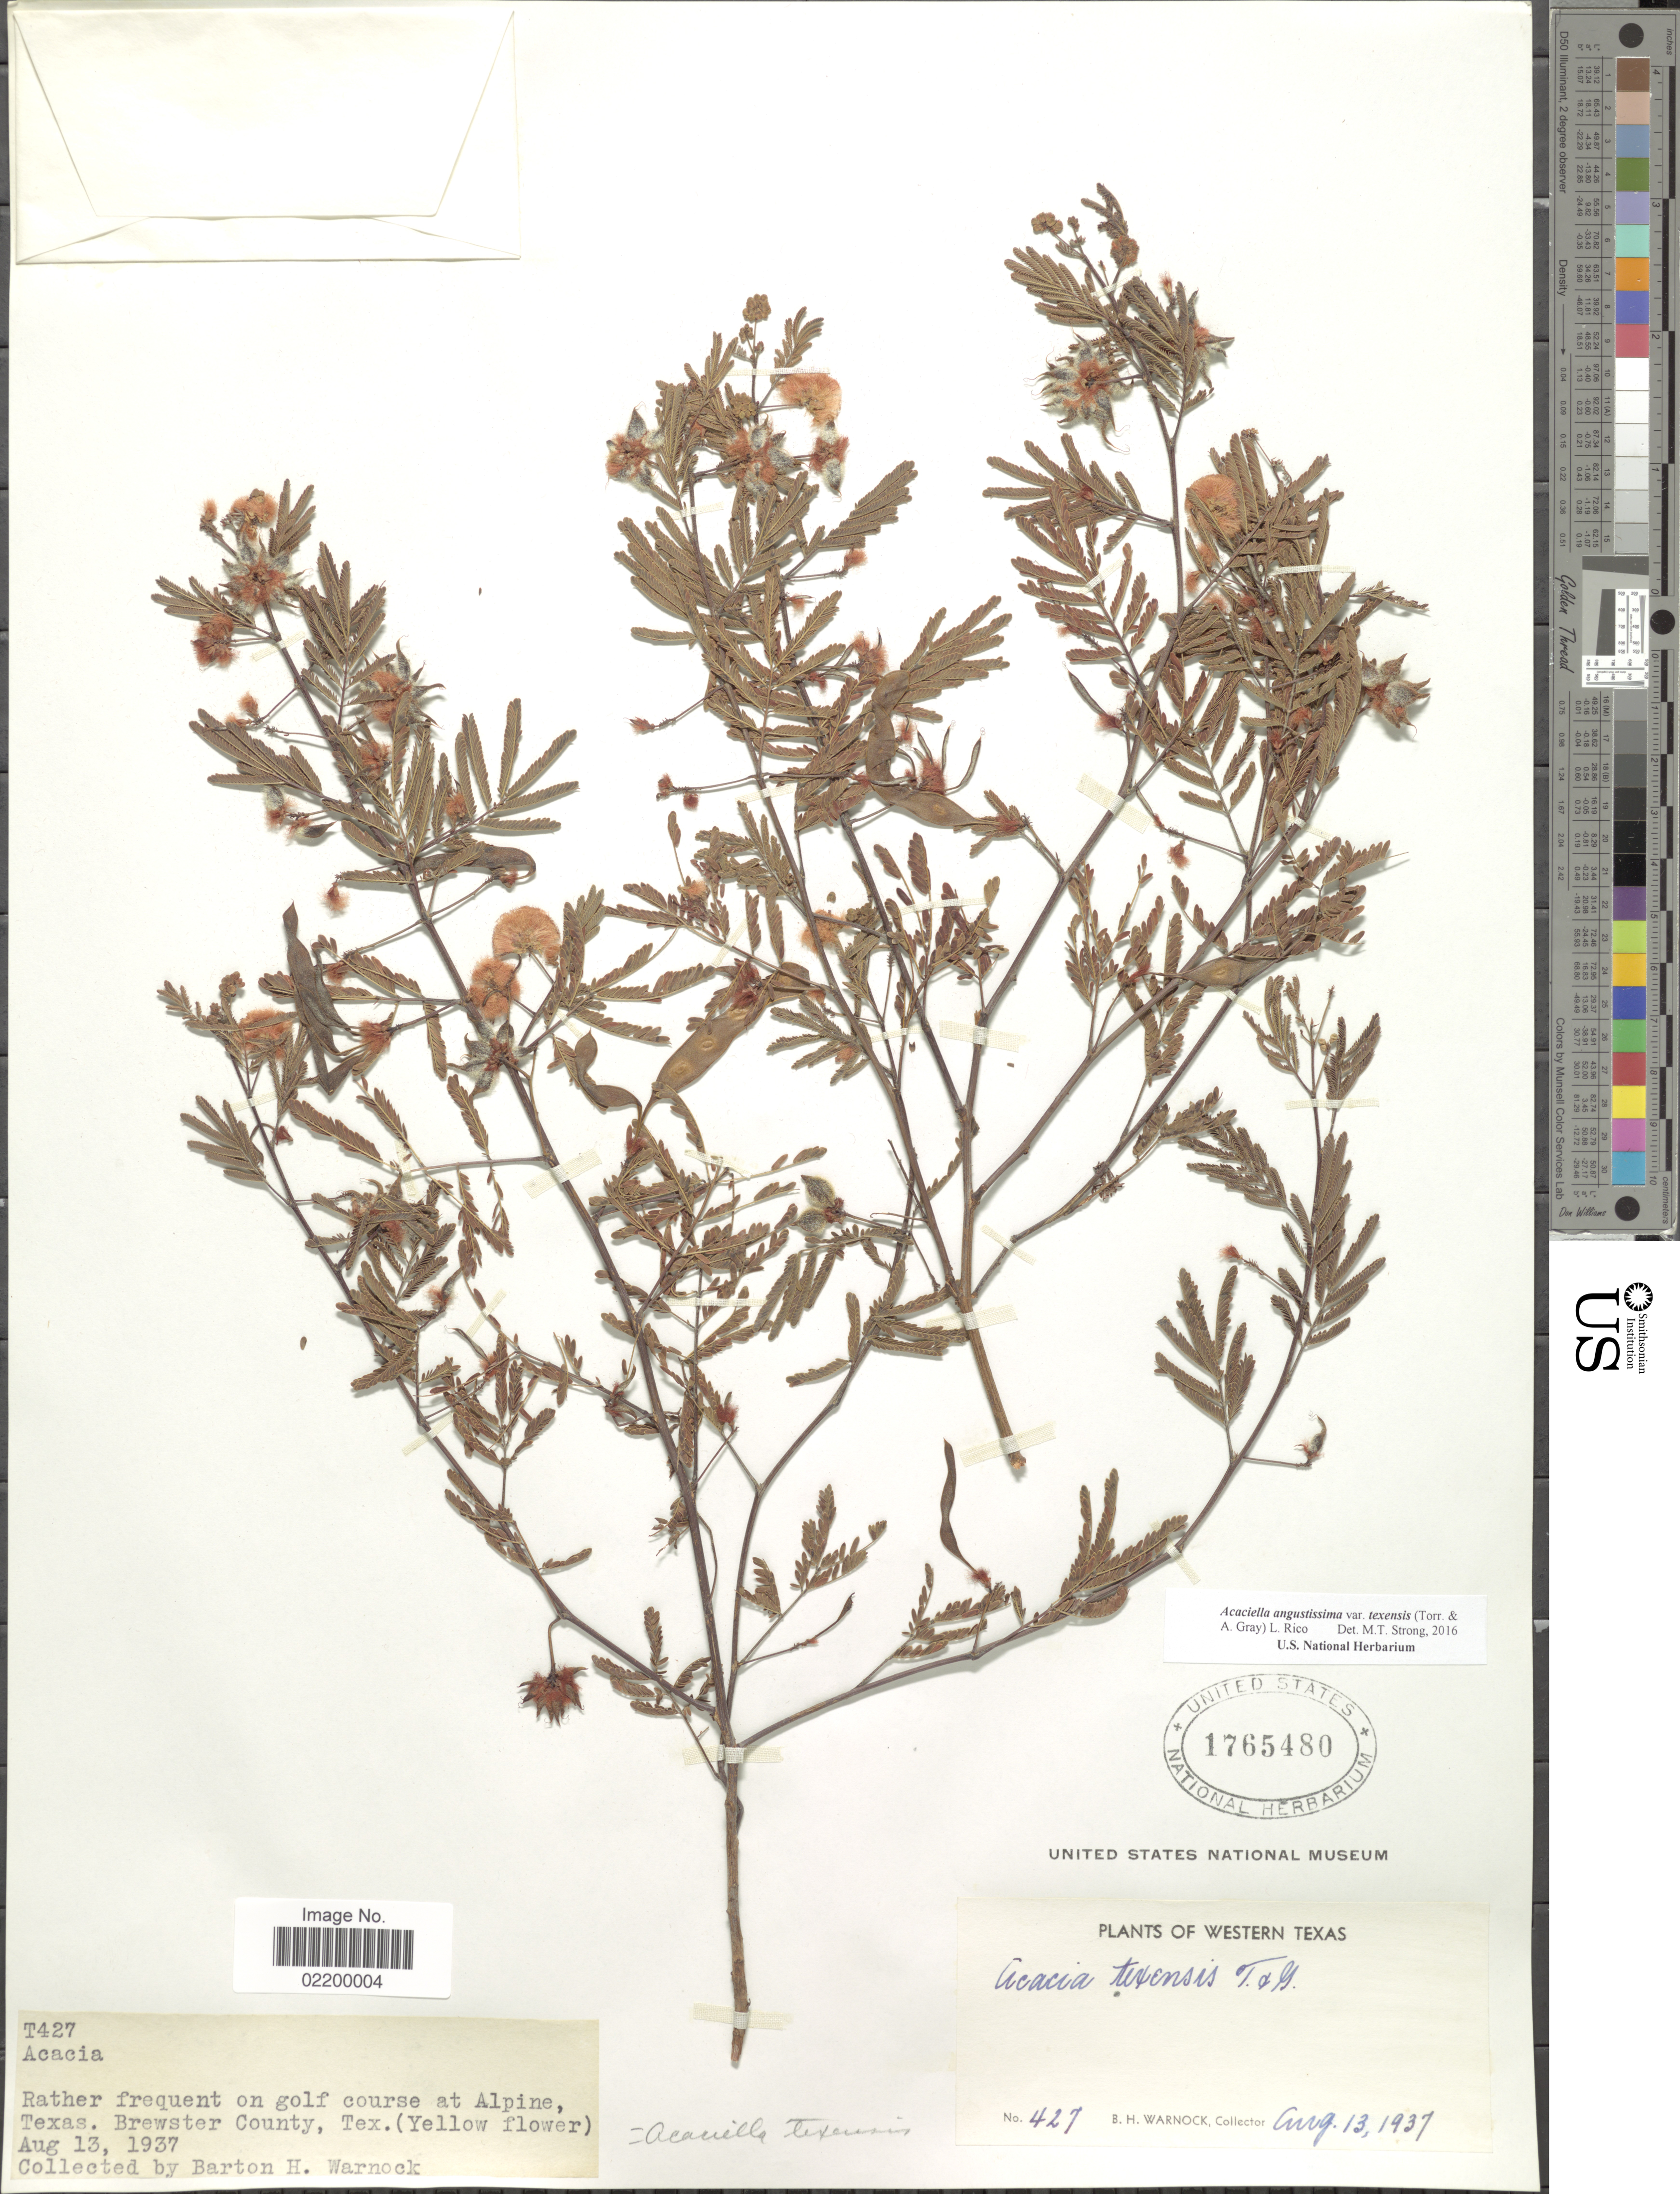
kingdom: Plantae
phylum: Tracheophyta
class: Magnoliopsida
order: Fabales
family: Fabaceae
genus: Acaciella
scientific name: Acaciella angustissima var. texensis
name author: (Nutt. ex Torr. & A. Gray) L. Rico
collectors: B. H. Warnock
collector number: T427/427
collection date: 1937-08-13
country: United States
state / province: Texas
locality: Western Texas. on golf course at Alpine, Texas. Brewster County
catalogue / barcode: US 1765480